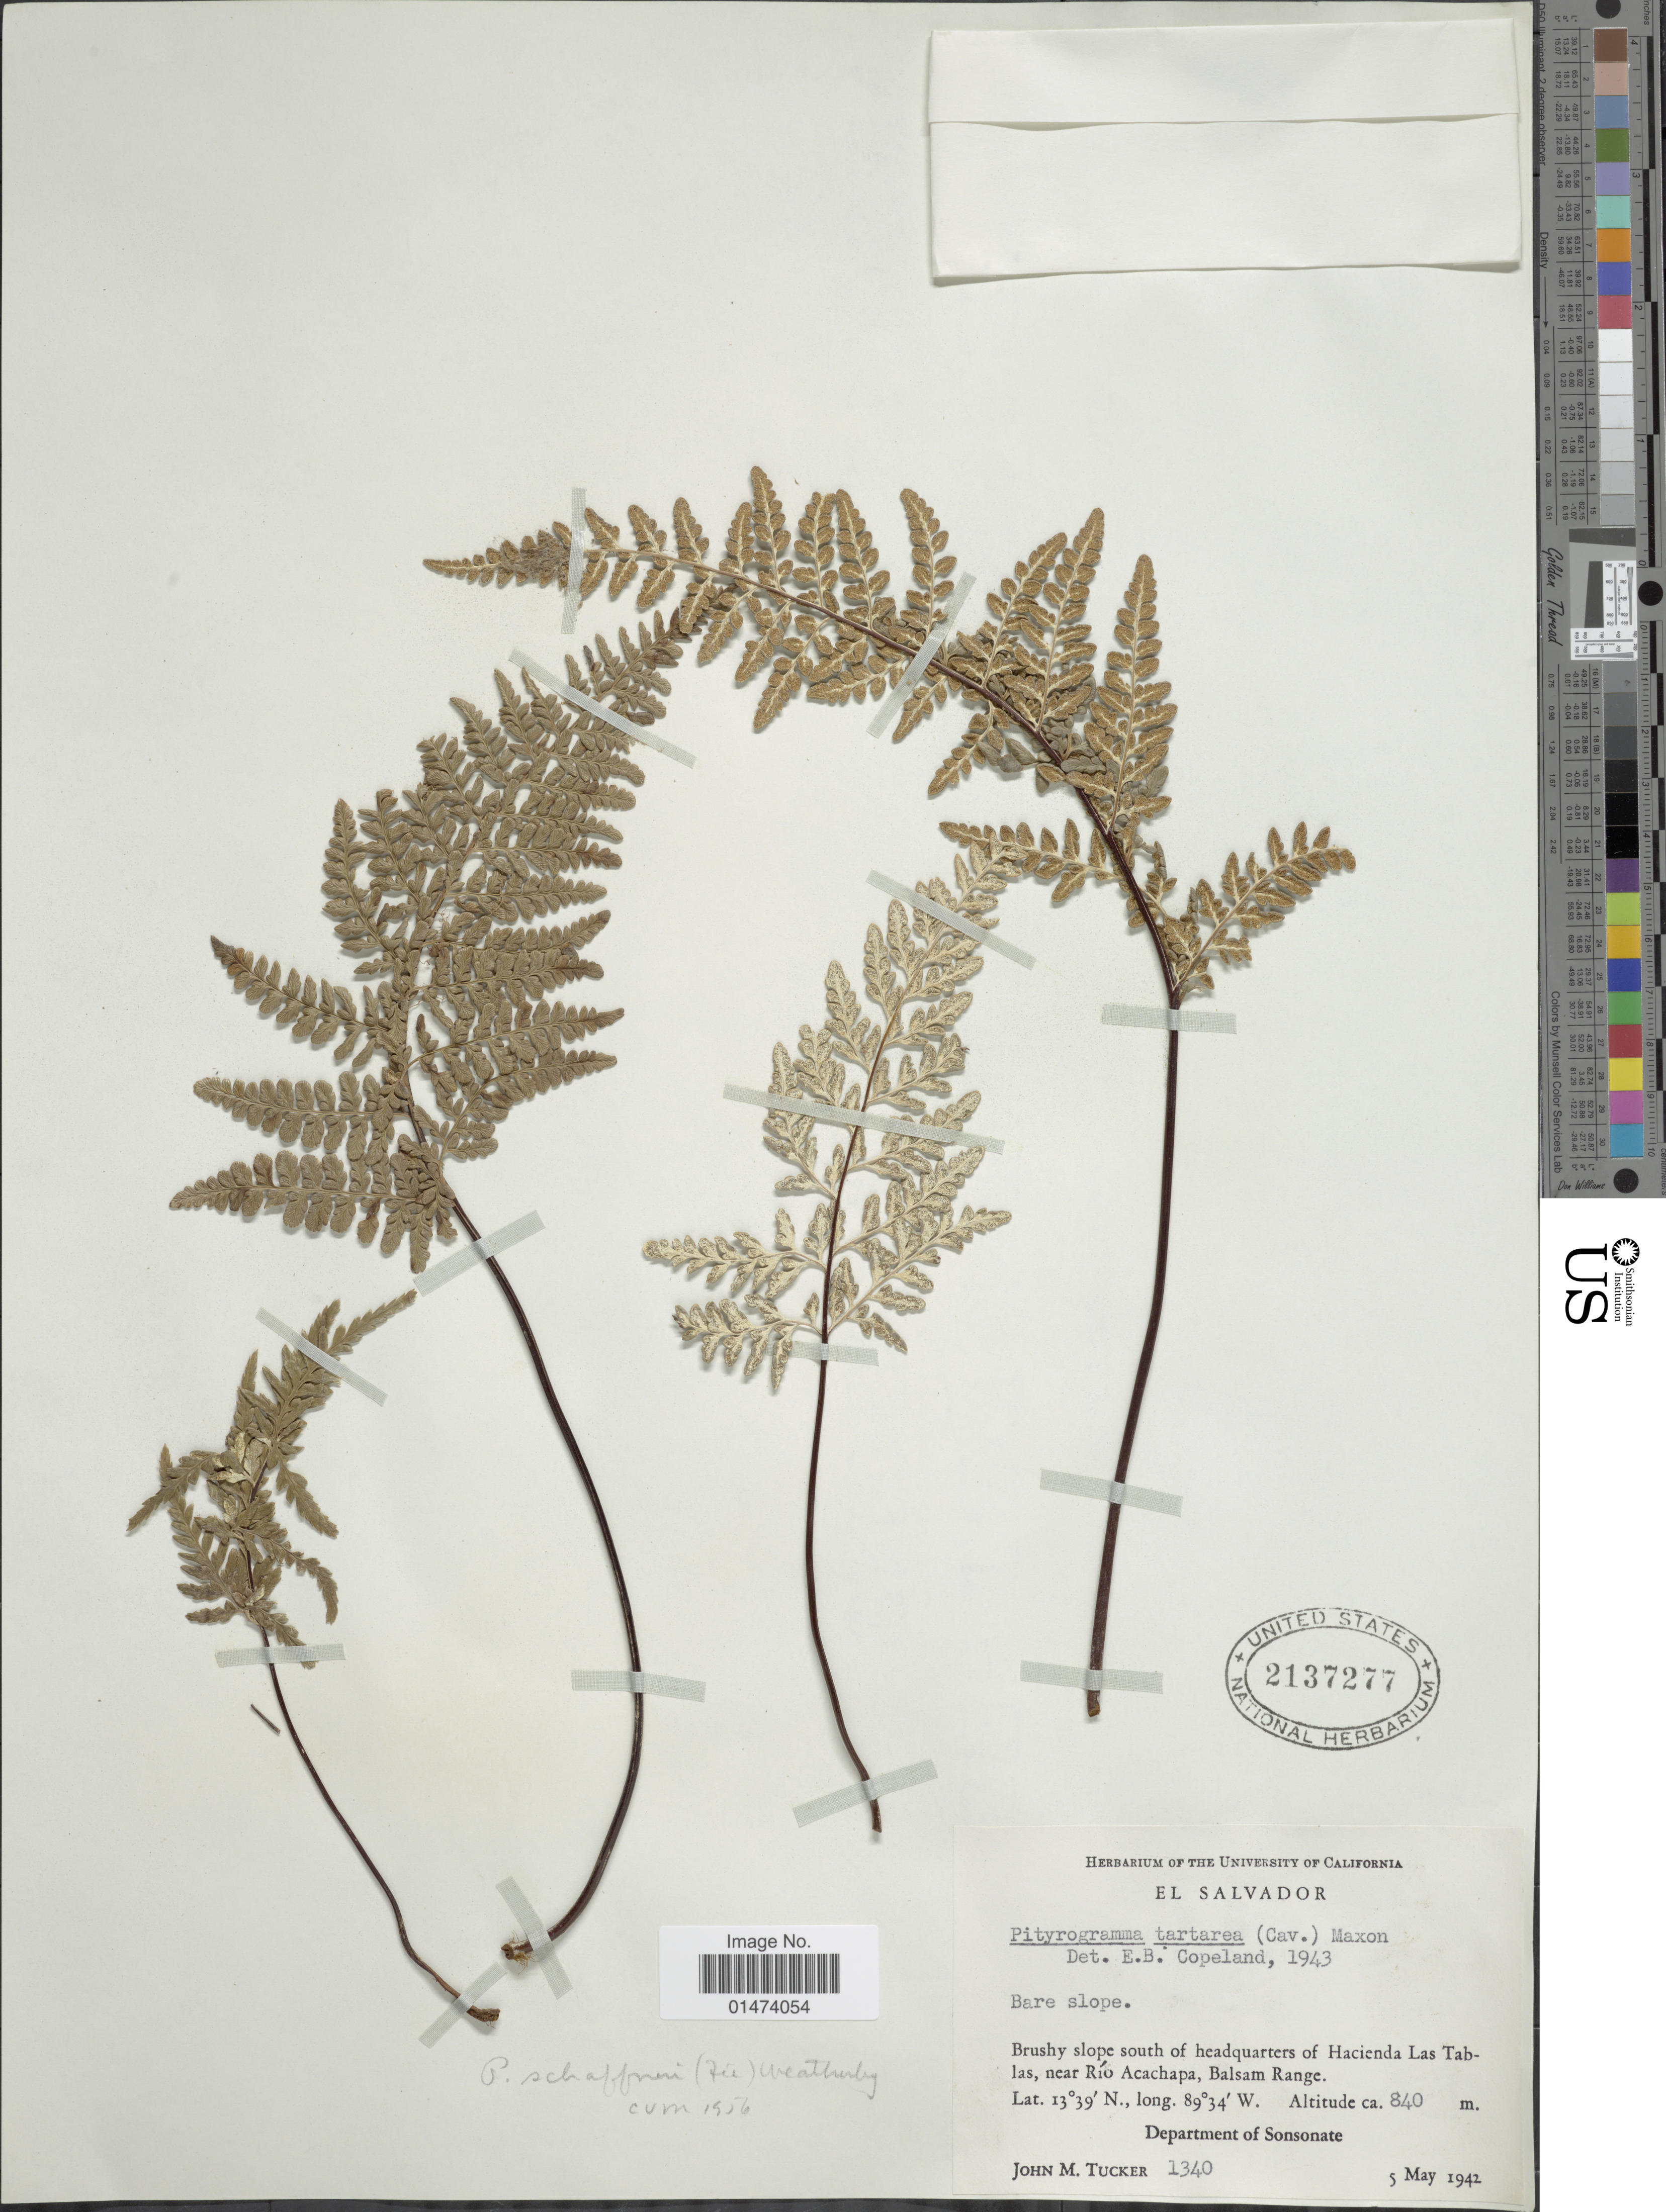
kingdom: Plantae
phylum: Tracheophyta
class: Polypodiopsida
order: Polypodiales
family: Pteridaceae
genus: Pityrogramma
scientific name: Pityrogramma dealbata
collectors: J. M. Tucker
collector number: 1340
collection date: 1942-05-05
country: El Salvador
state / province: Sonsonate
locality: Near Rio Acahapa, Balsam Range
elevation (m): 840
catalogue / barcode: US 2137277